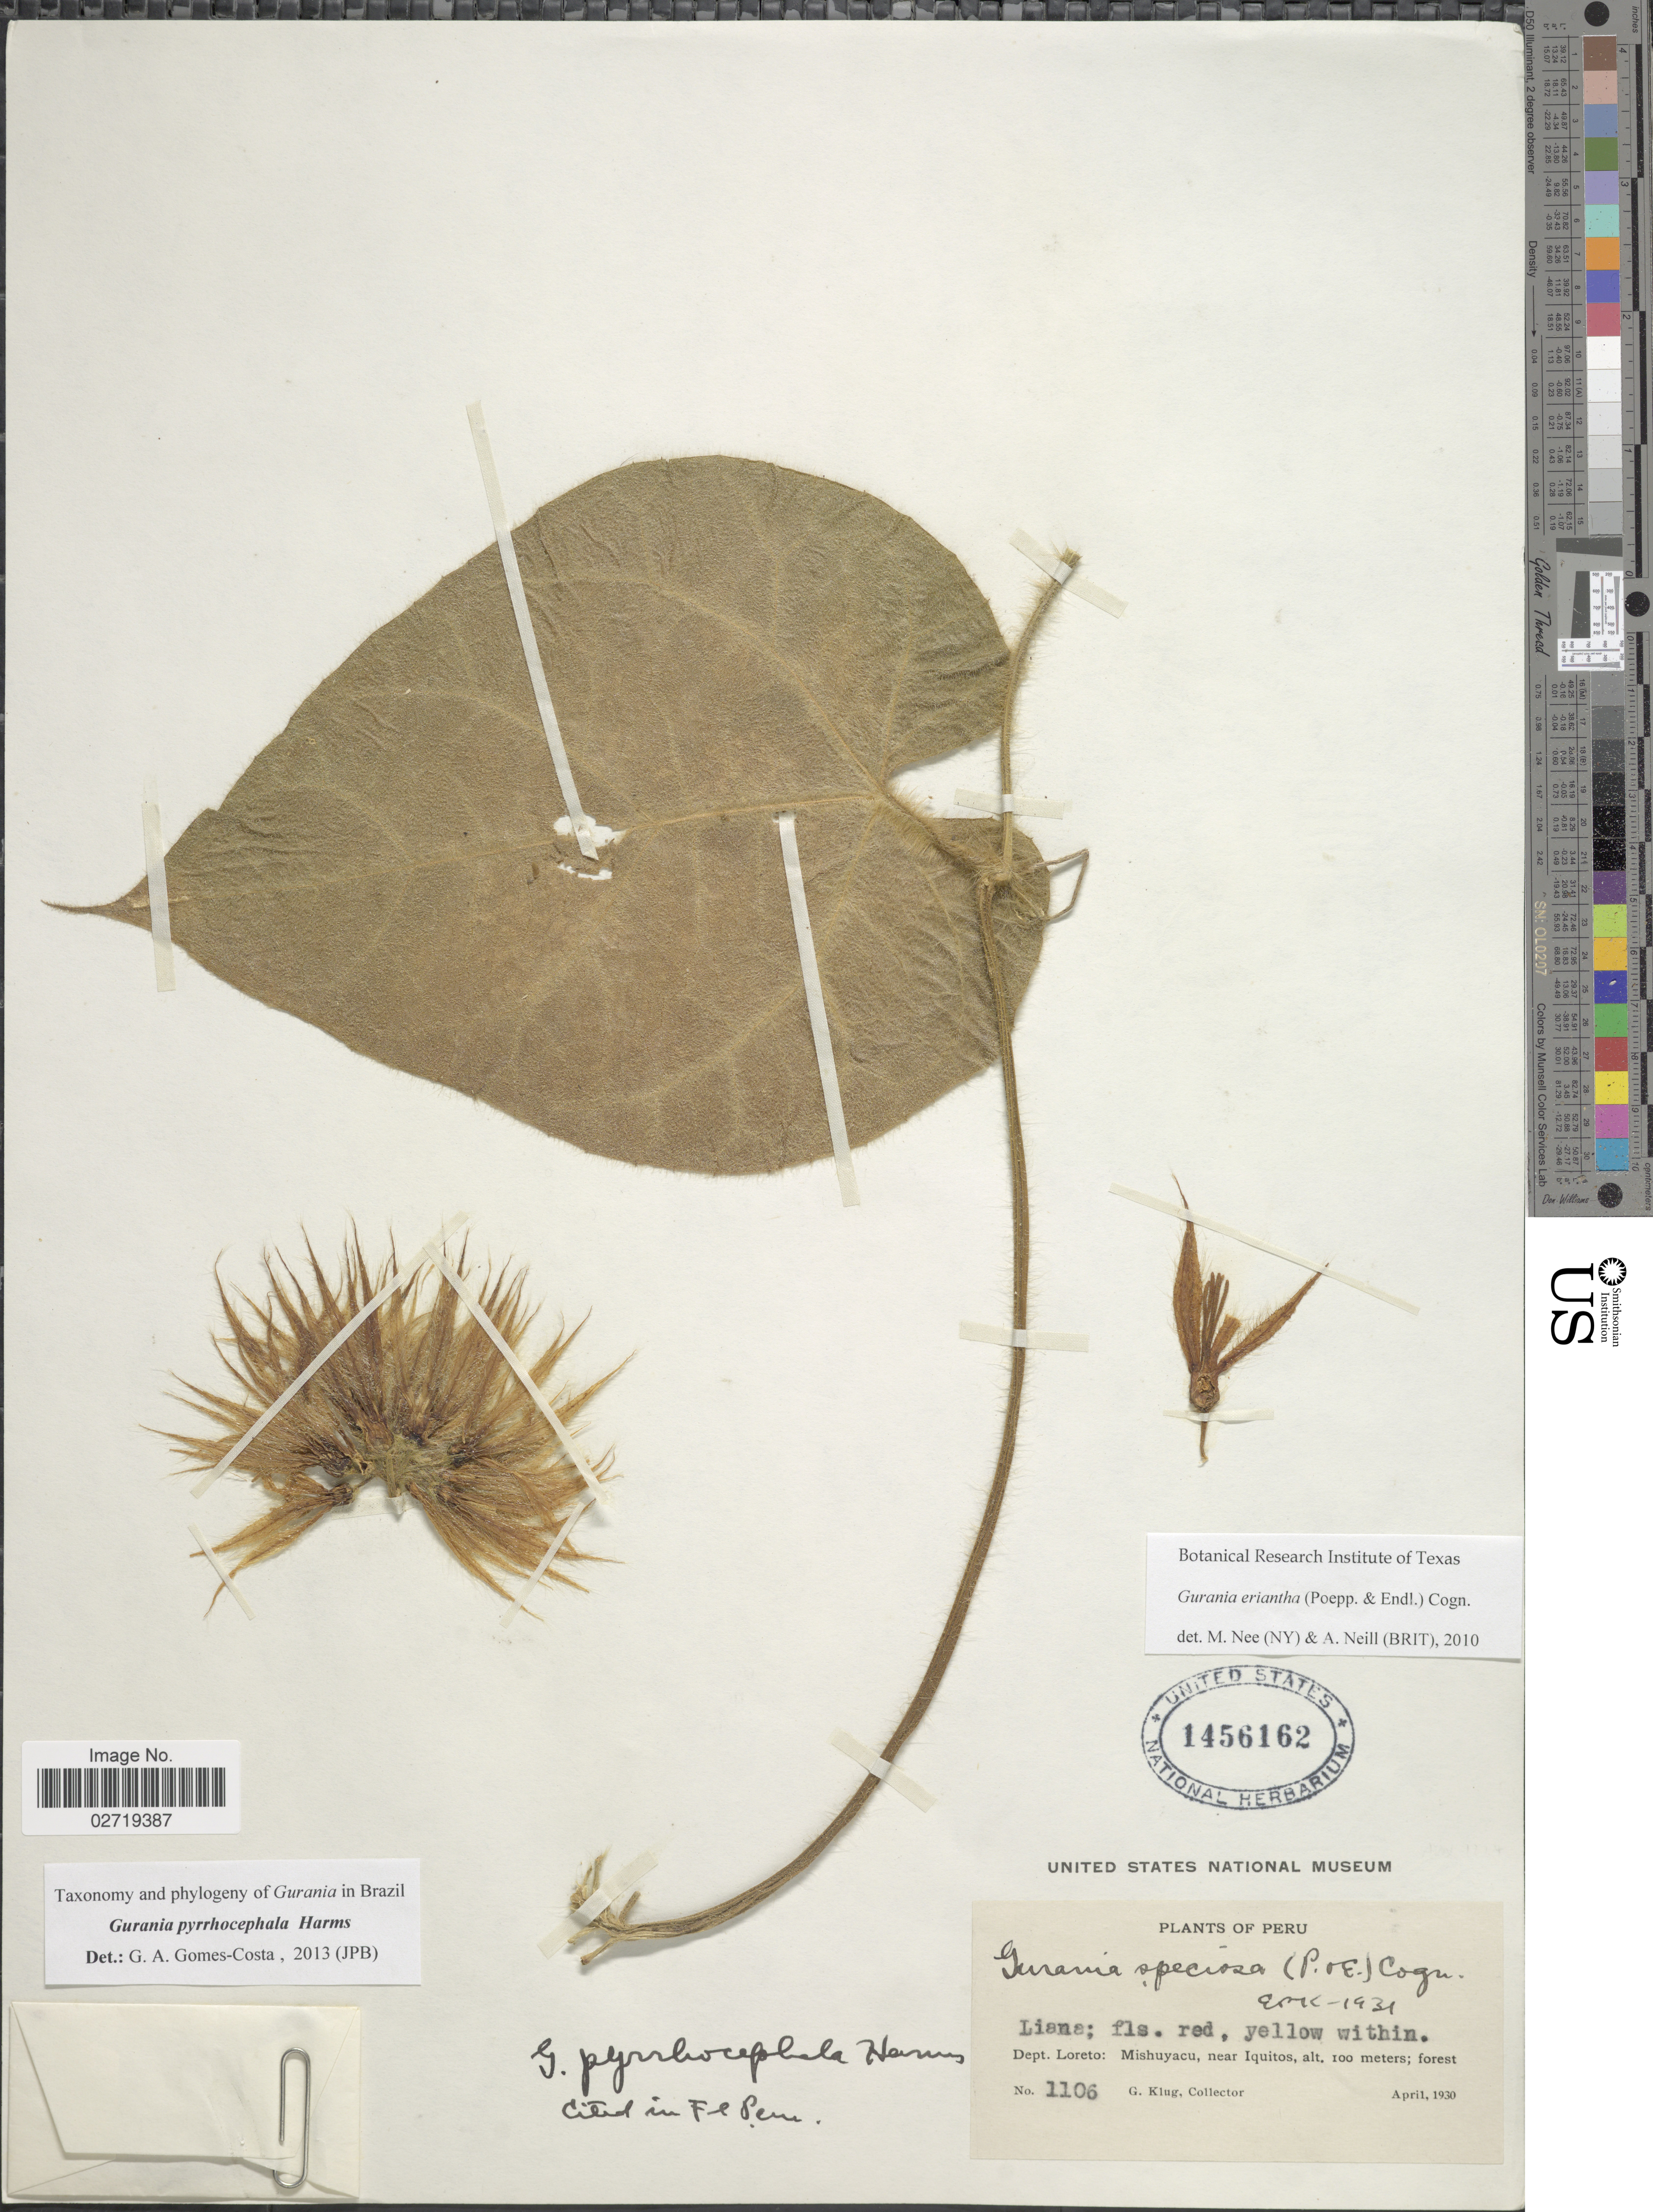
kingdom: Plantae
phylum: Tracheophyta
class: Magnoliopsida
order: Cucurbitales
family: Cucurbitaceae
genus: Gurania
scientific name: Gurania pyrrhocephala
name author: Harms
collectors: G. Klug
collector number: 1106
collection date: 1930-04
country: Peru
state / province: Loreto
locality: Dept. Loreto: Mishuyacu, near Iquitos; forest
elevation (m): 100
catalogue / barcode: US 1456162